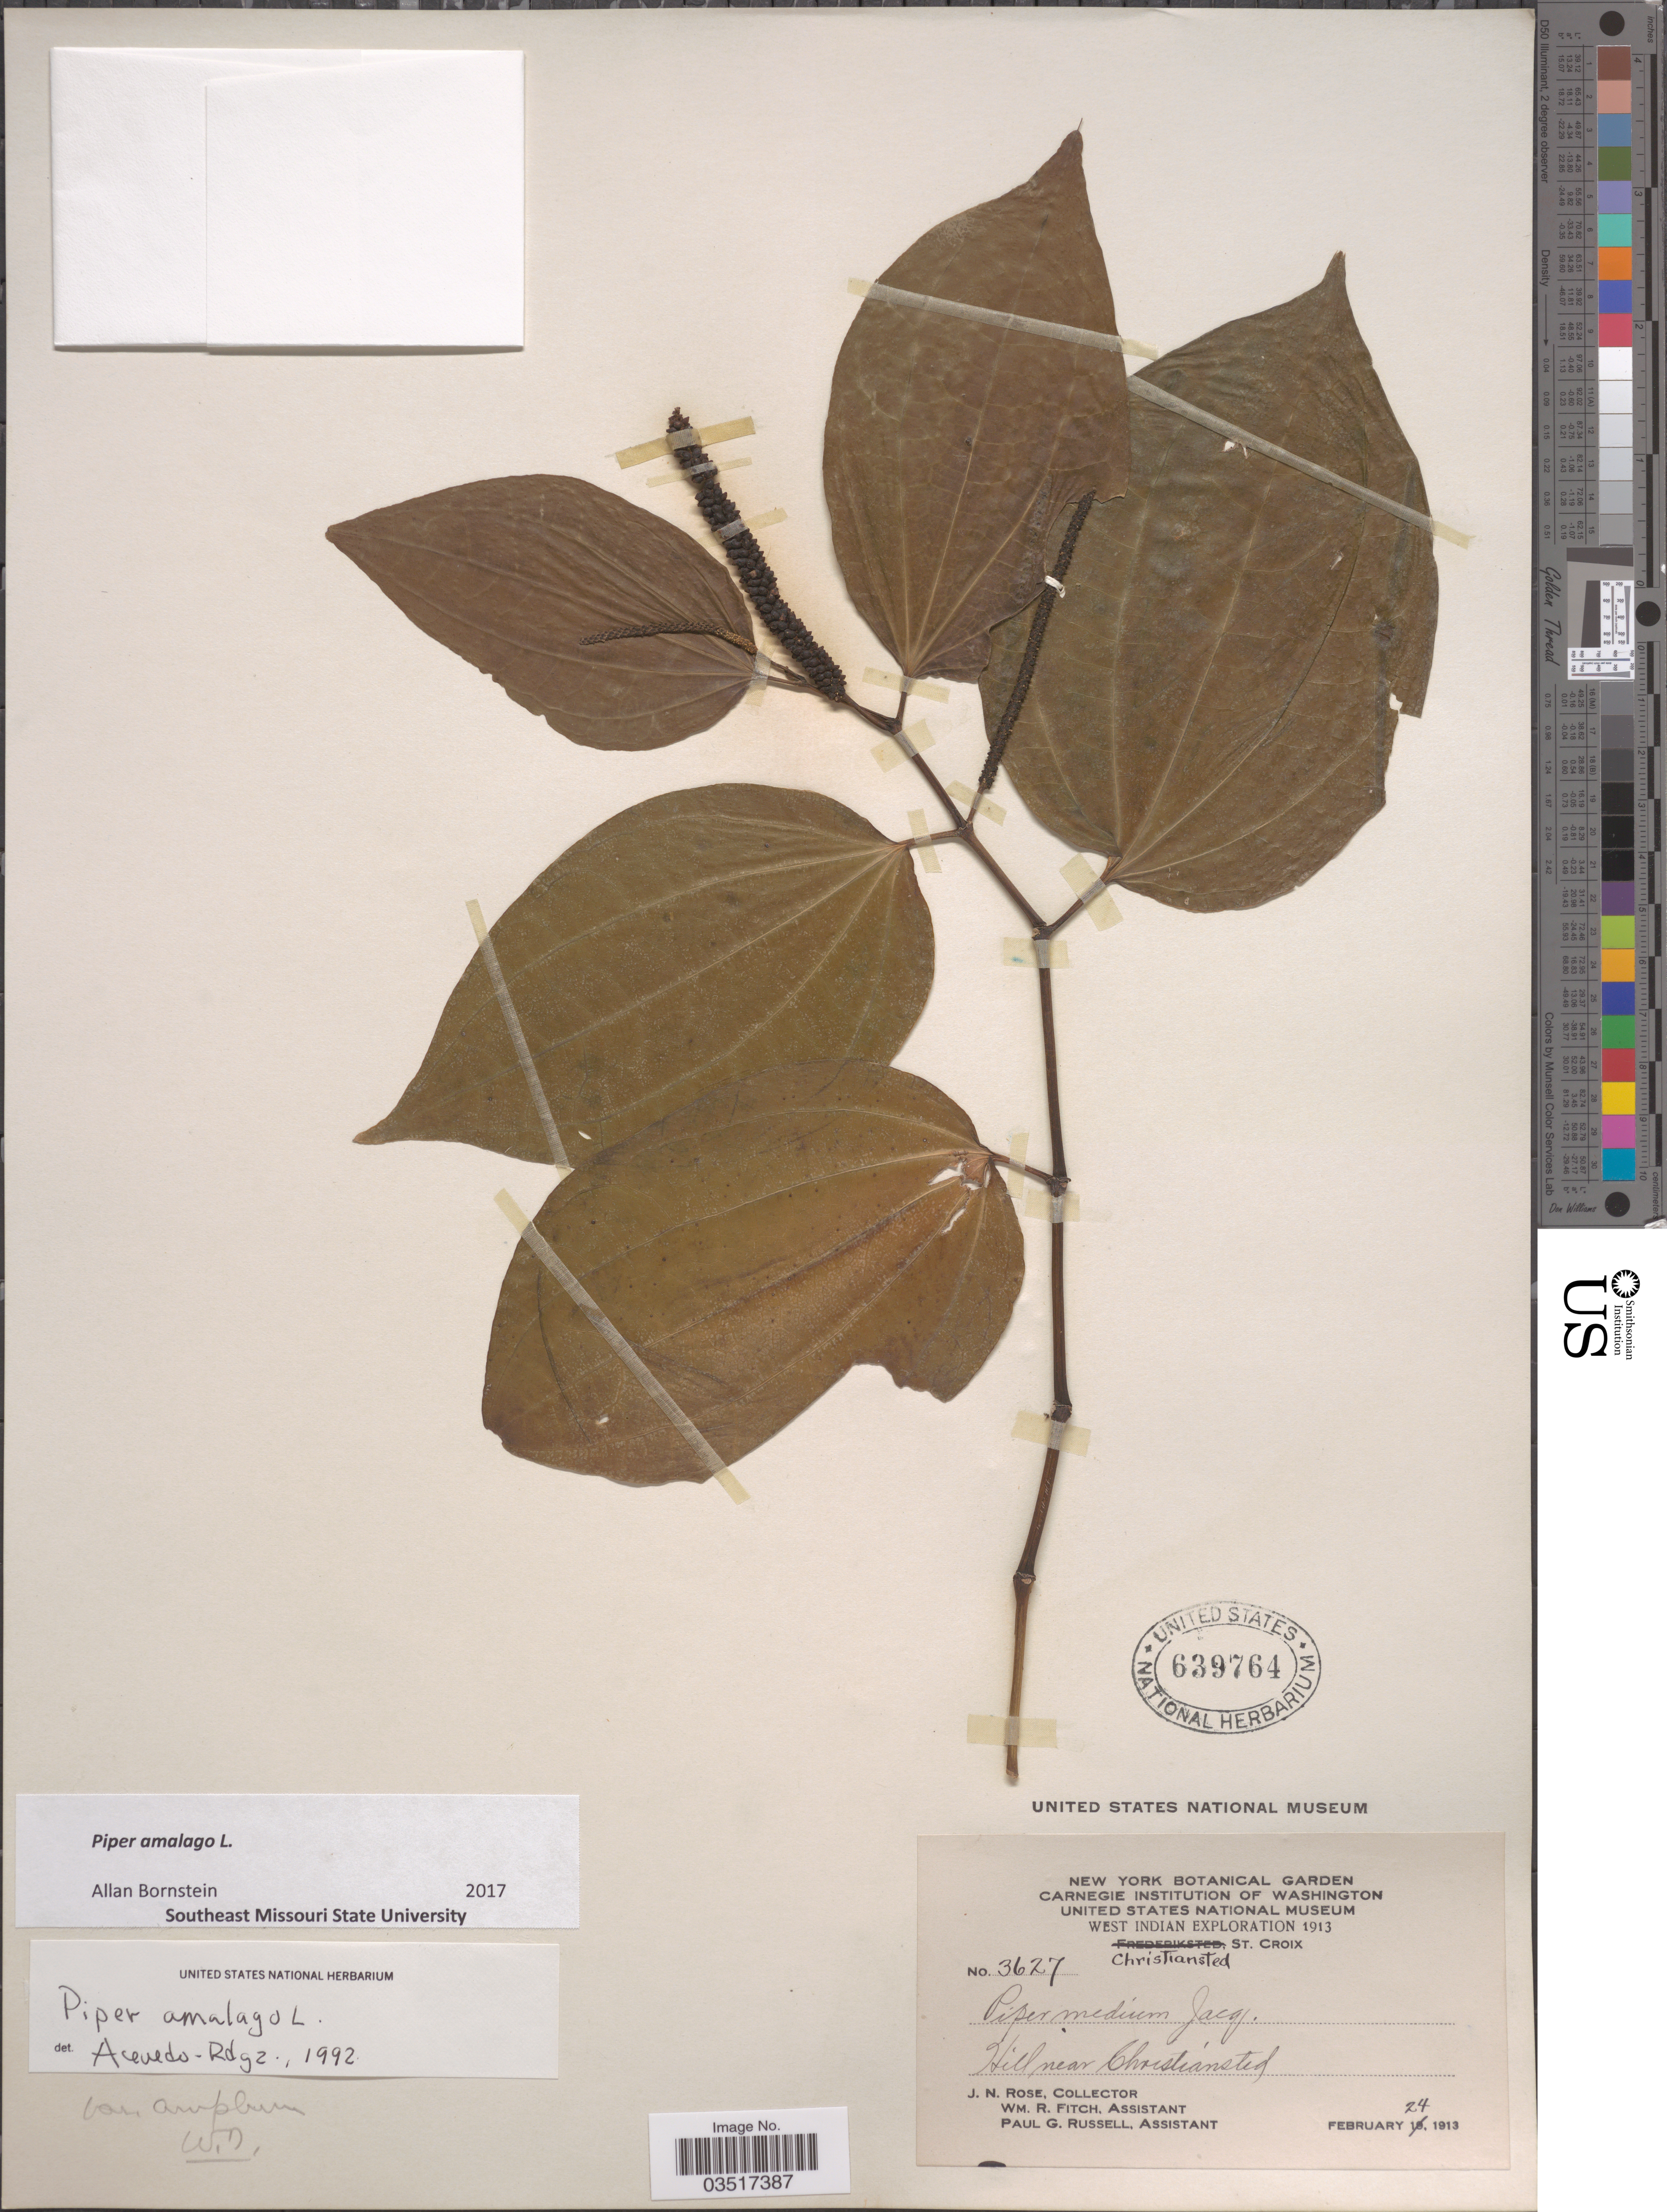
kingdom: Plantae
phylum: Tracheophyta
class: Magnoliopsida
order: Piperales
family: Piperaceae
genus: Piper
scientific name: Piper amalago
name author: L.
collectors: J. N. Rose, W. R. Fitch & P. G. Russell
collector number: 3627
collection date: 1913-02-24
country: U.S. Virgin Islands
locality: West Indian. Christiansted, St. Croix. Hill near Christiansted.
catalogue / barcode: US 639764